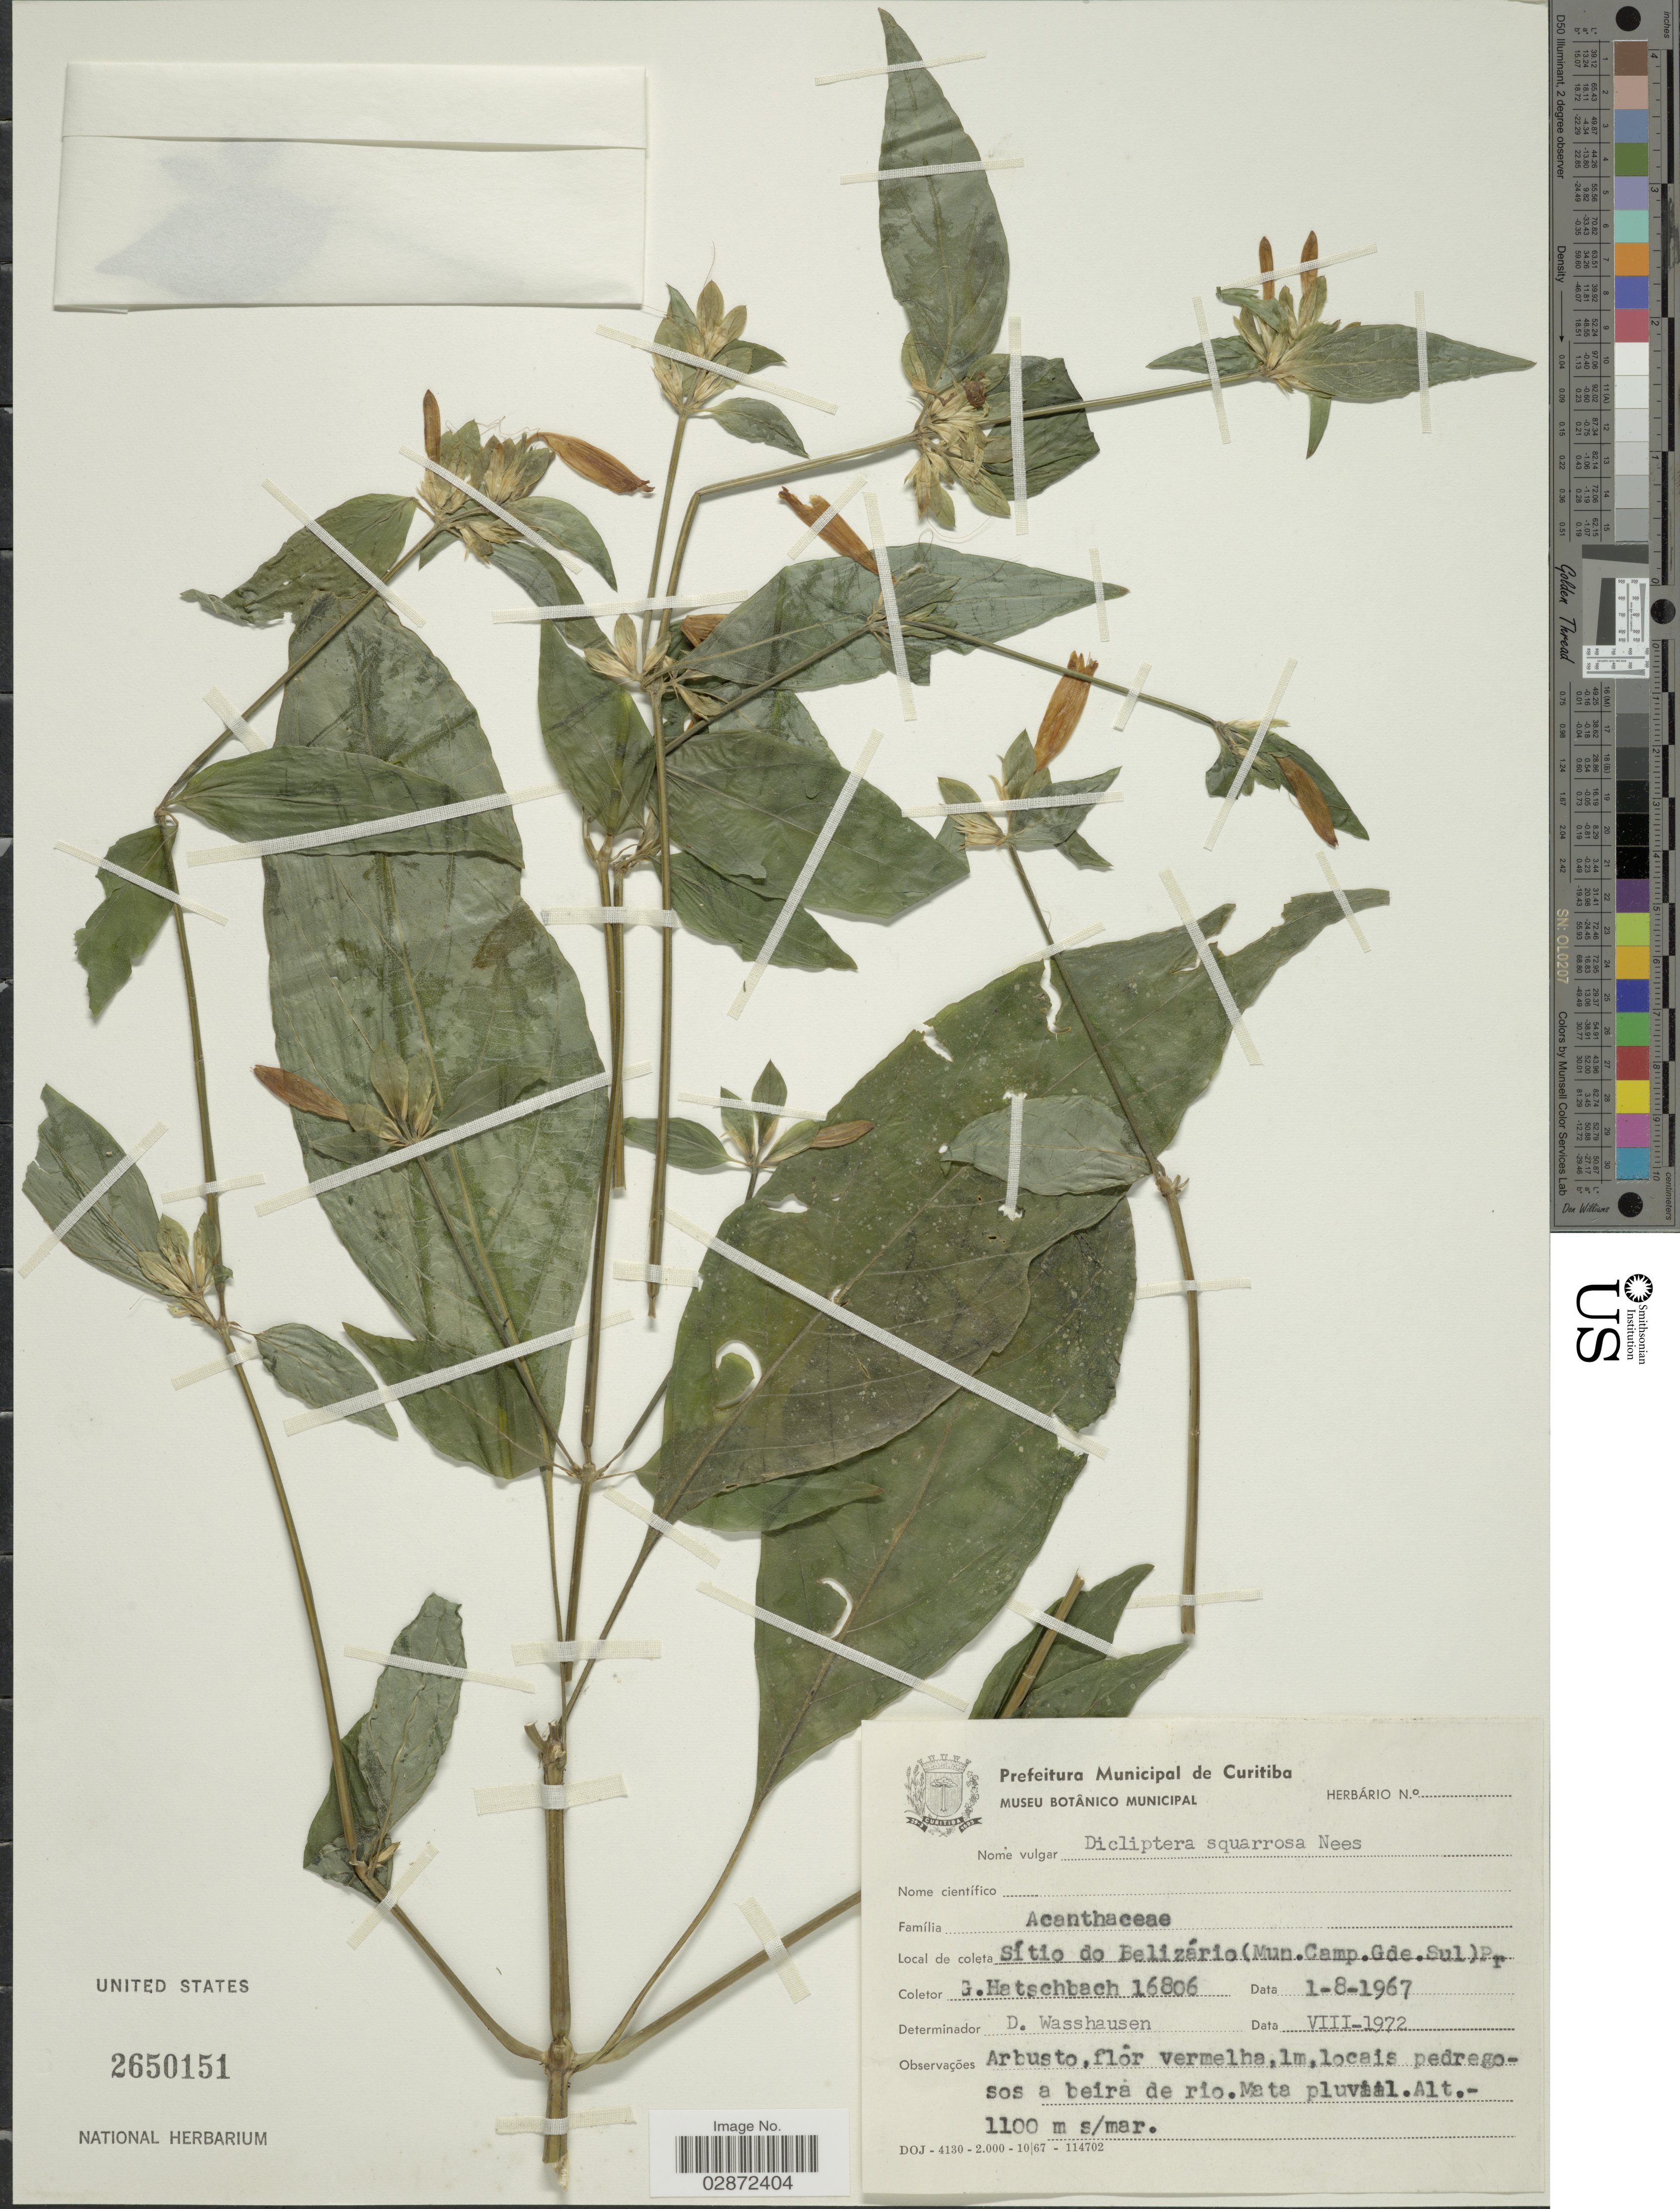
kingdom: Plantae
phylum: Tracheophyta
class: Magnoliopsida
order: Lamiales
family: Acanthaceae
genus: Dicliptera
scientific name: Dicliptera squarrosa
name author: Nees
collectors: G. Hatschbach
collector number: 16806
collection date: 1967-08-01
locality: Sítio do Belizário (Mun. Camp. Gde. Sul) Pr.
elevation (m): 1100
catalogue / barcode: US 2650151